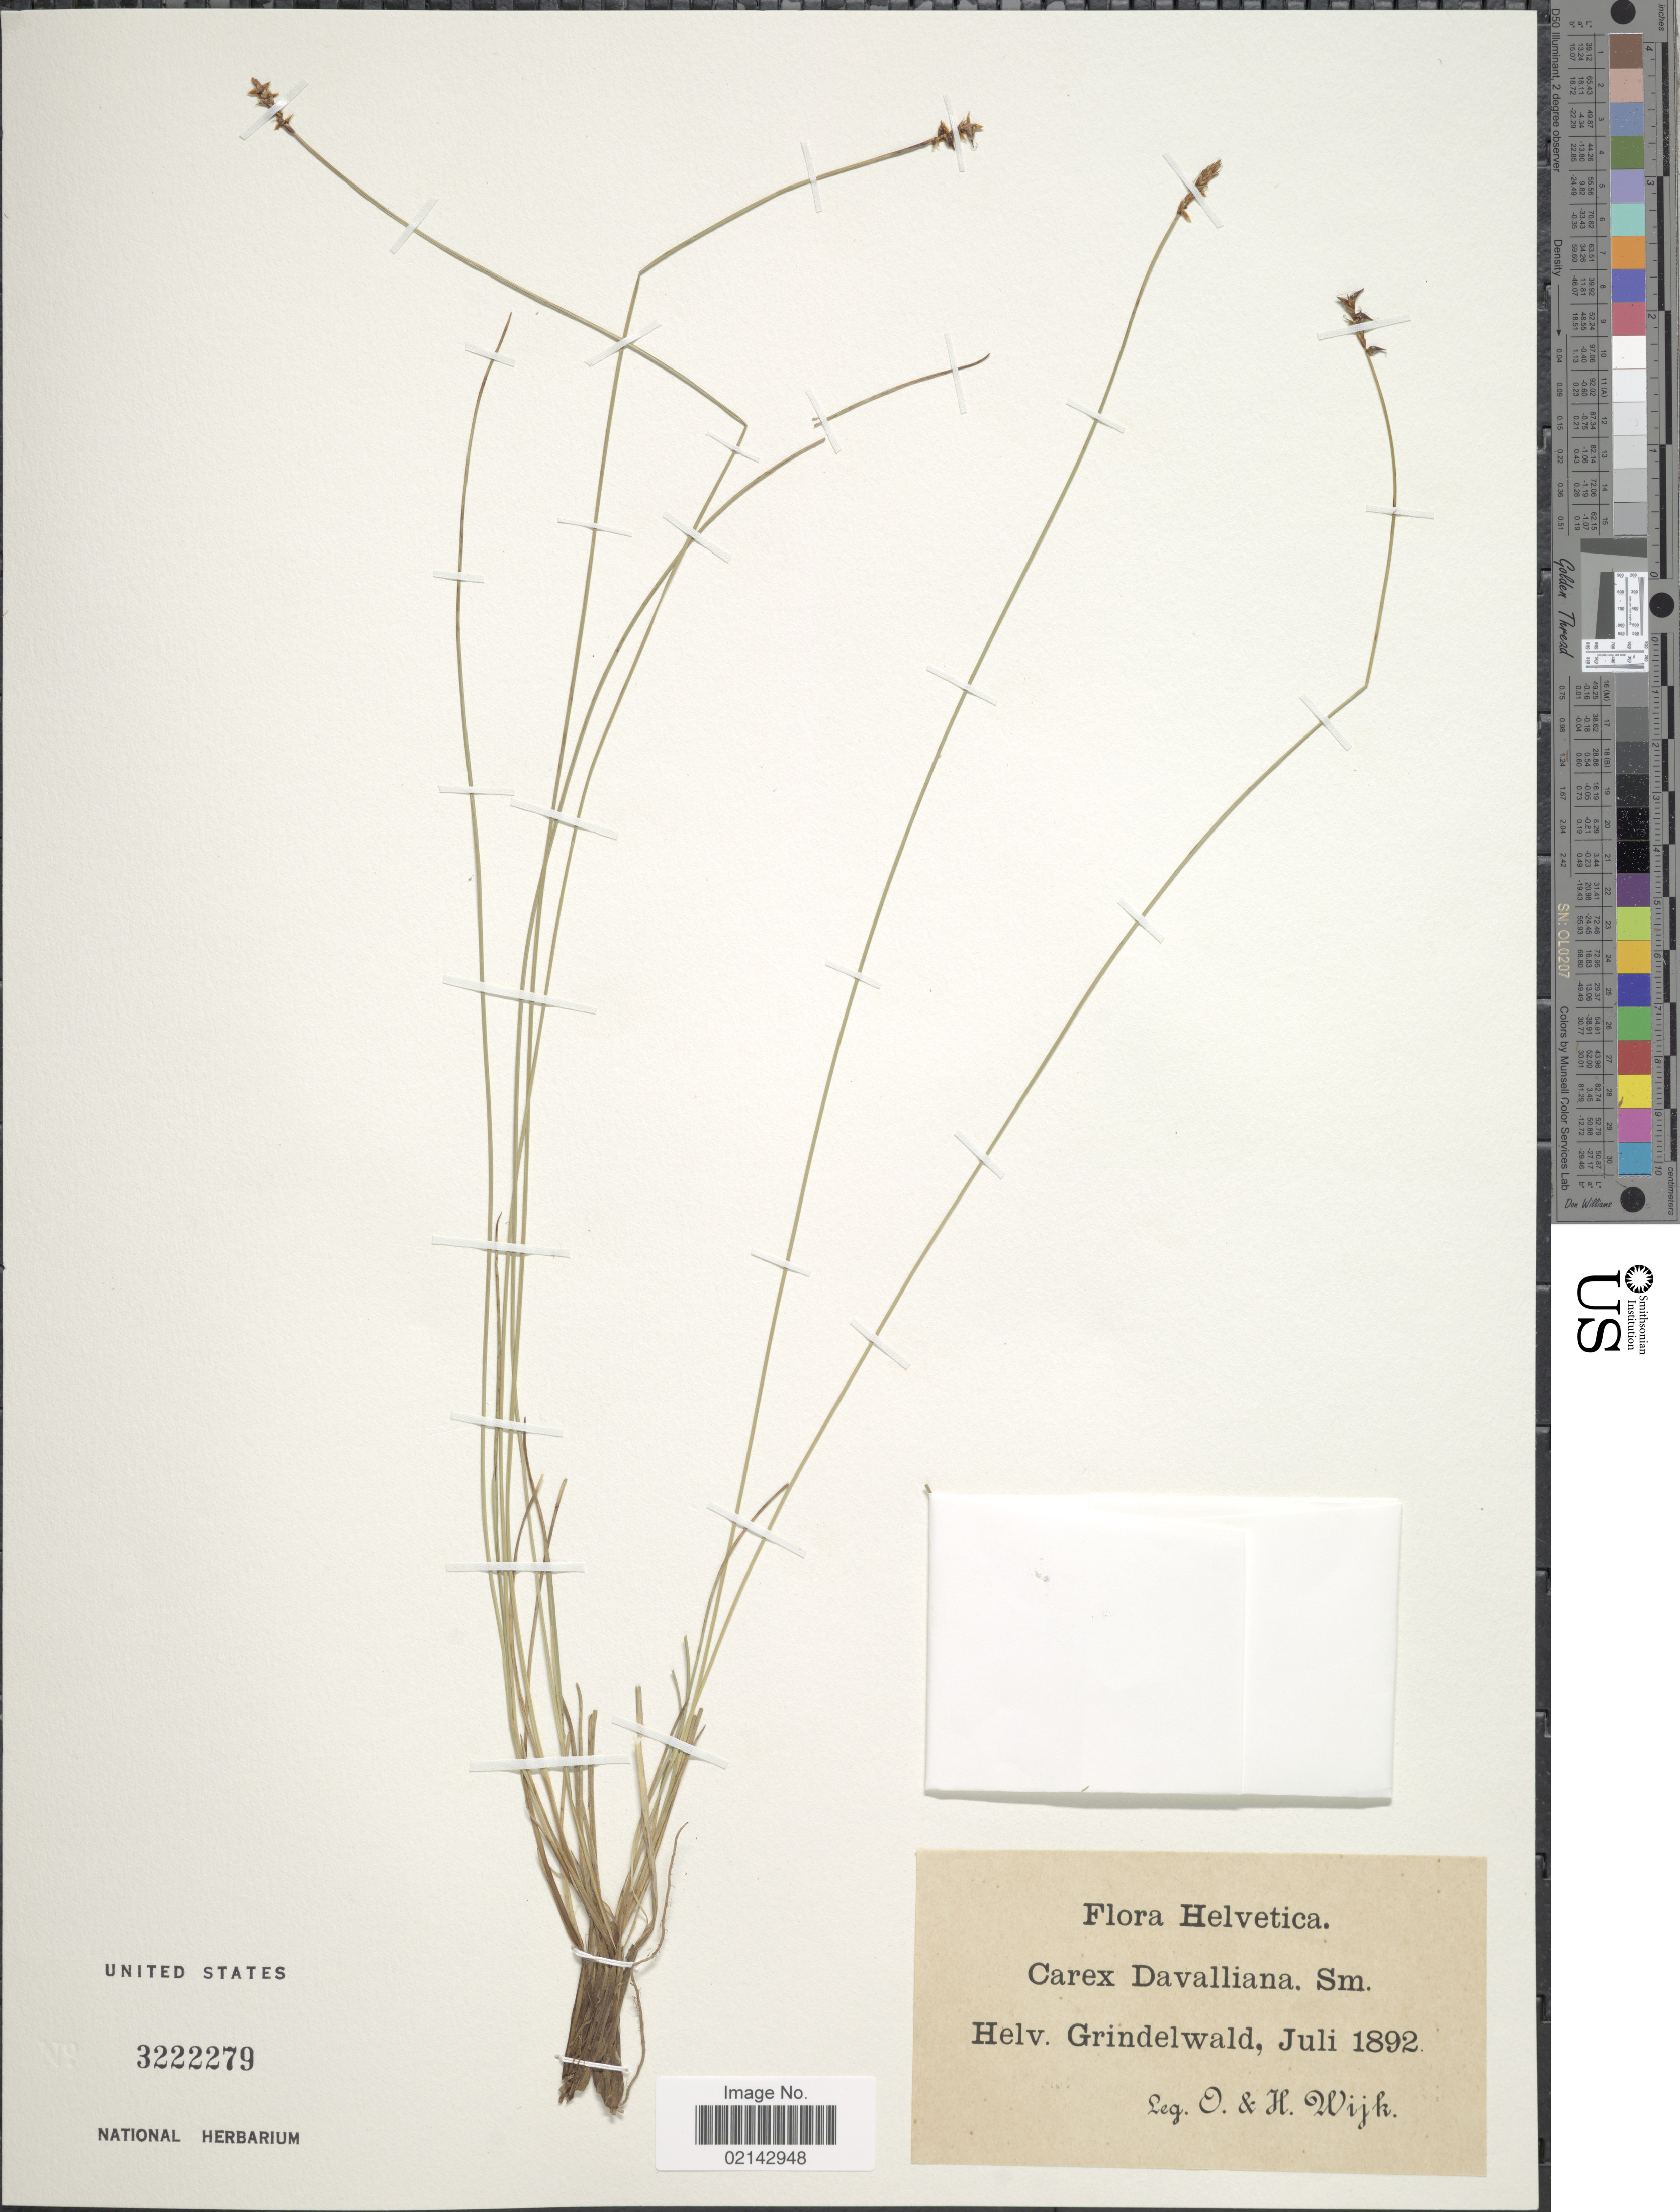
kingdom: Plantae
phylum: Tracheophyta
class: Liliopsida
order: Poales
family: Cyperaceae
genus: Carex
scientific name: Carex davalliana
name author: Sm.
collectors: O. Wijk & H. Wijk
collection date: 1892-07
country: Switzerland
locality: Helvetica, Helv. Grindewald.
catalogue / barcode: US 3222279